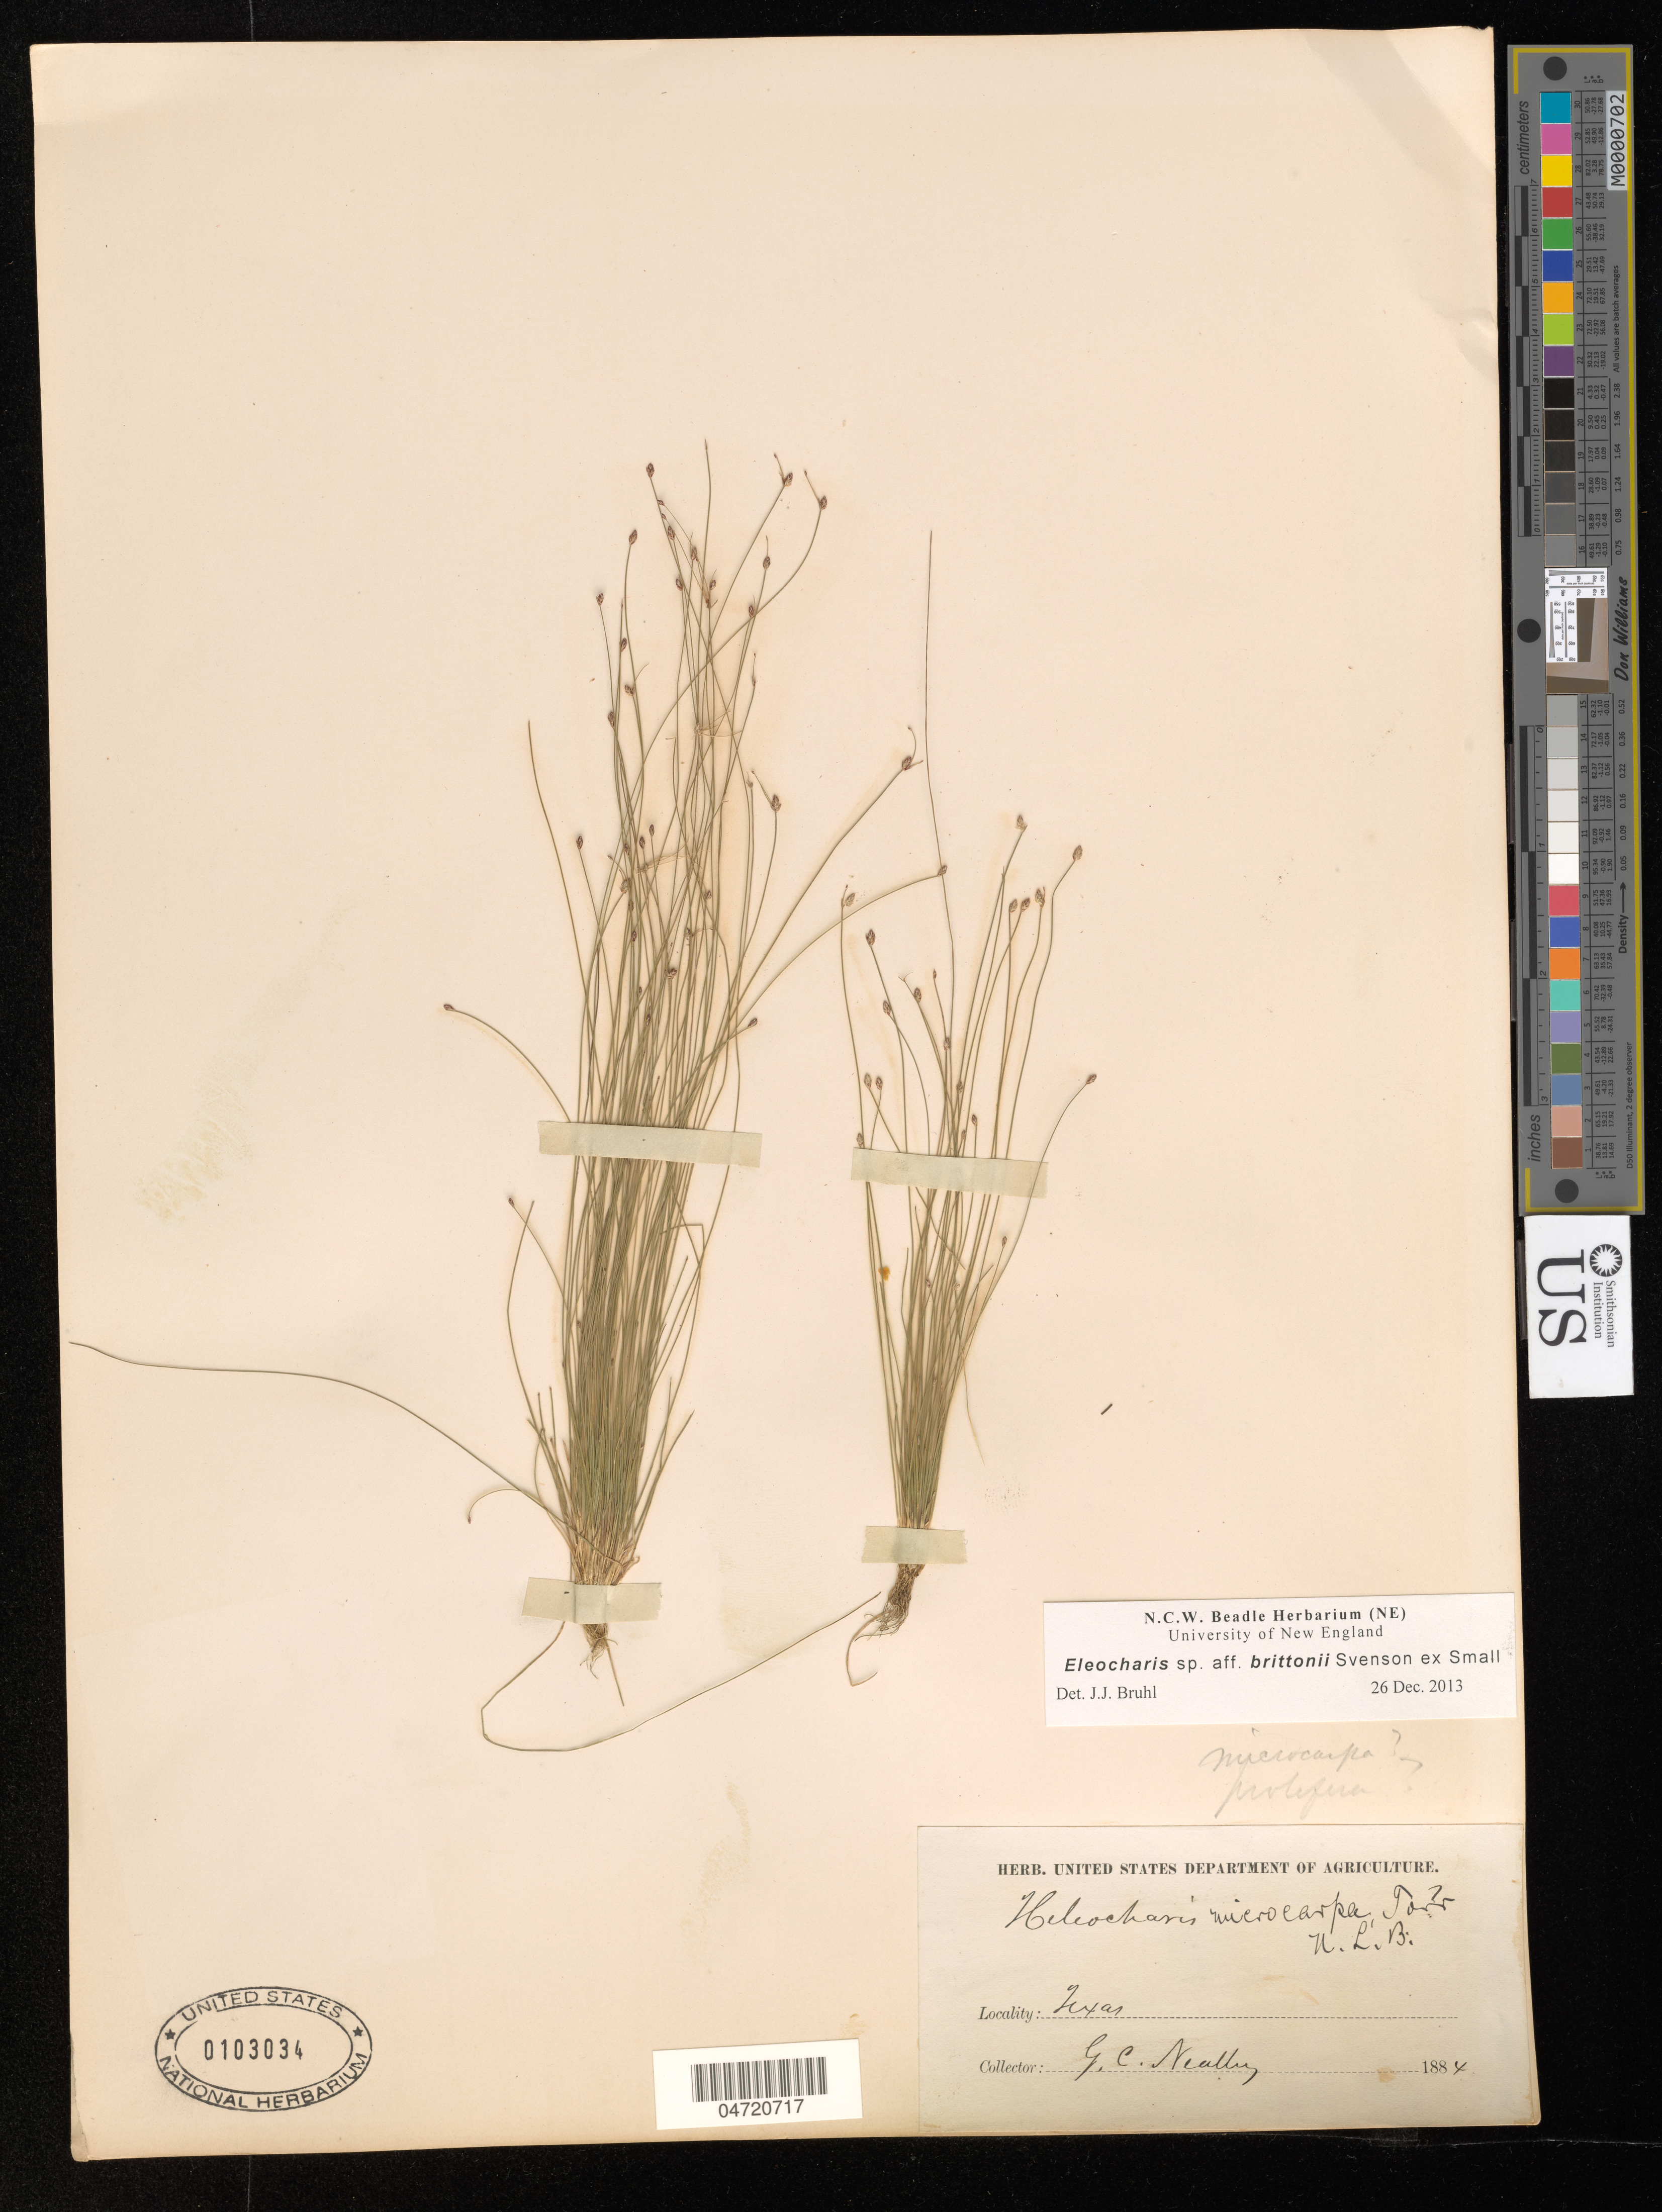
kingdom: Plantae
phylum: Tracheophyta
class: Liliopsida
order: Poales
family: Cyperaceae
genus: Eleocharis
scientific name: Eleocharis brittonii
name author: Svenson ex Small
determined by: Bruhl, J. J., (NE), University of New England (AUSTRALIA)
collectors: G. Neally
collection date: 1884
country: United States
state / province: Texas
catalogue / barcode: US 103034